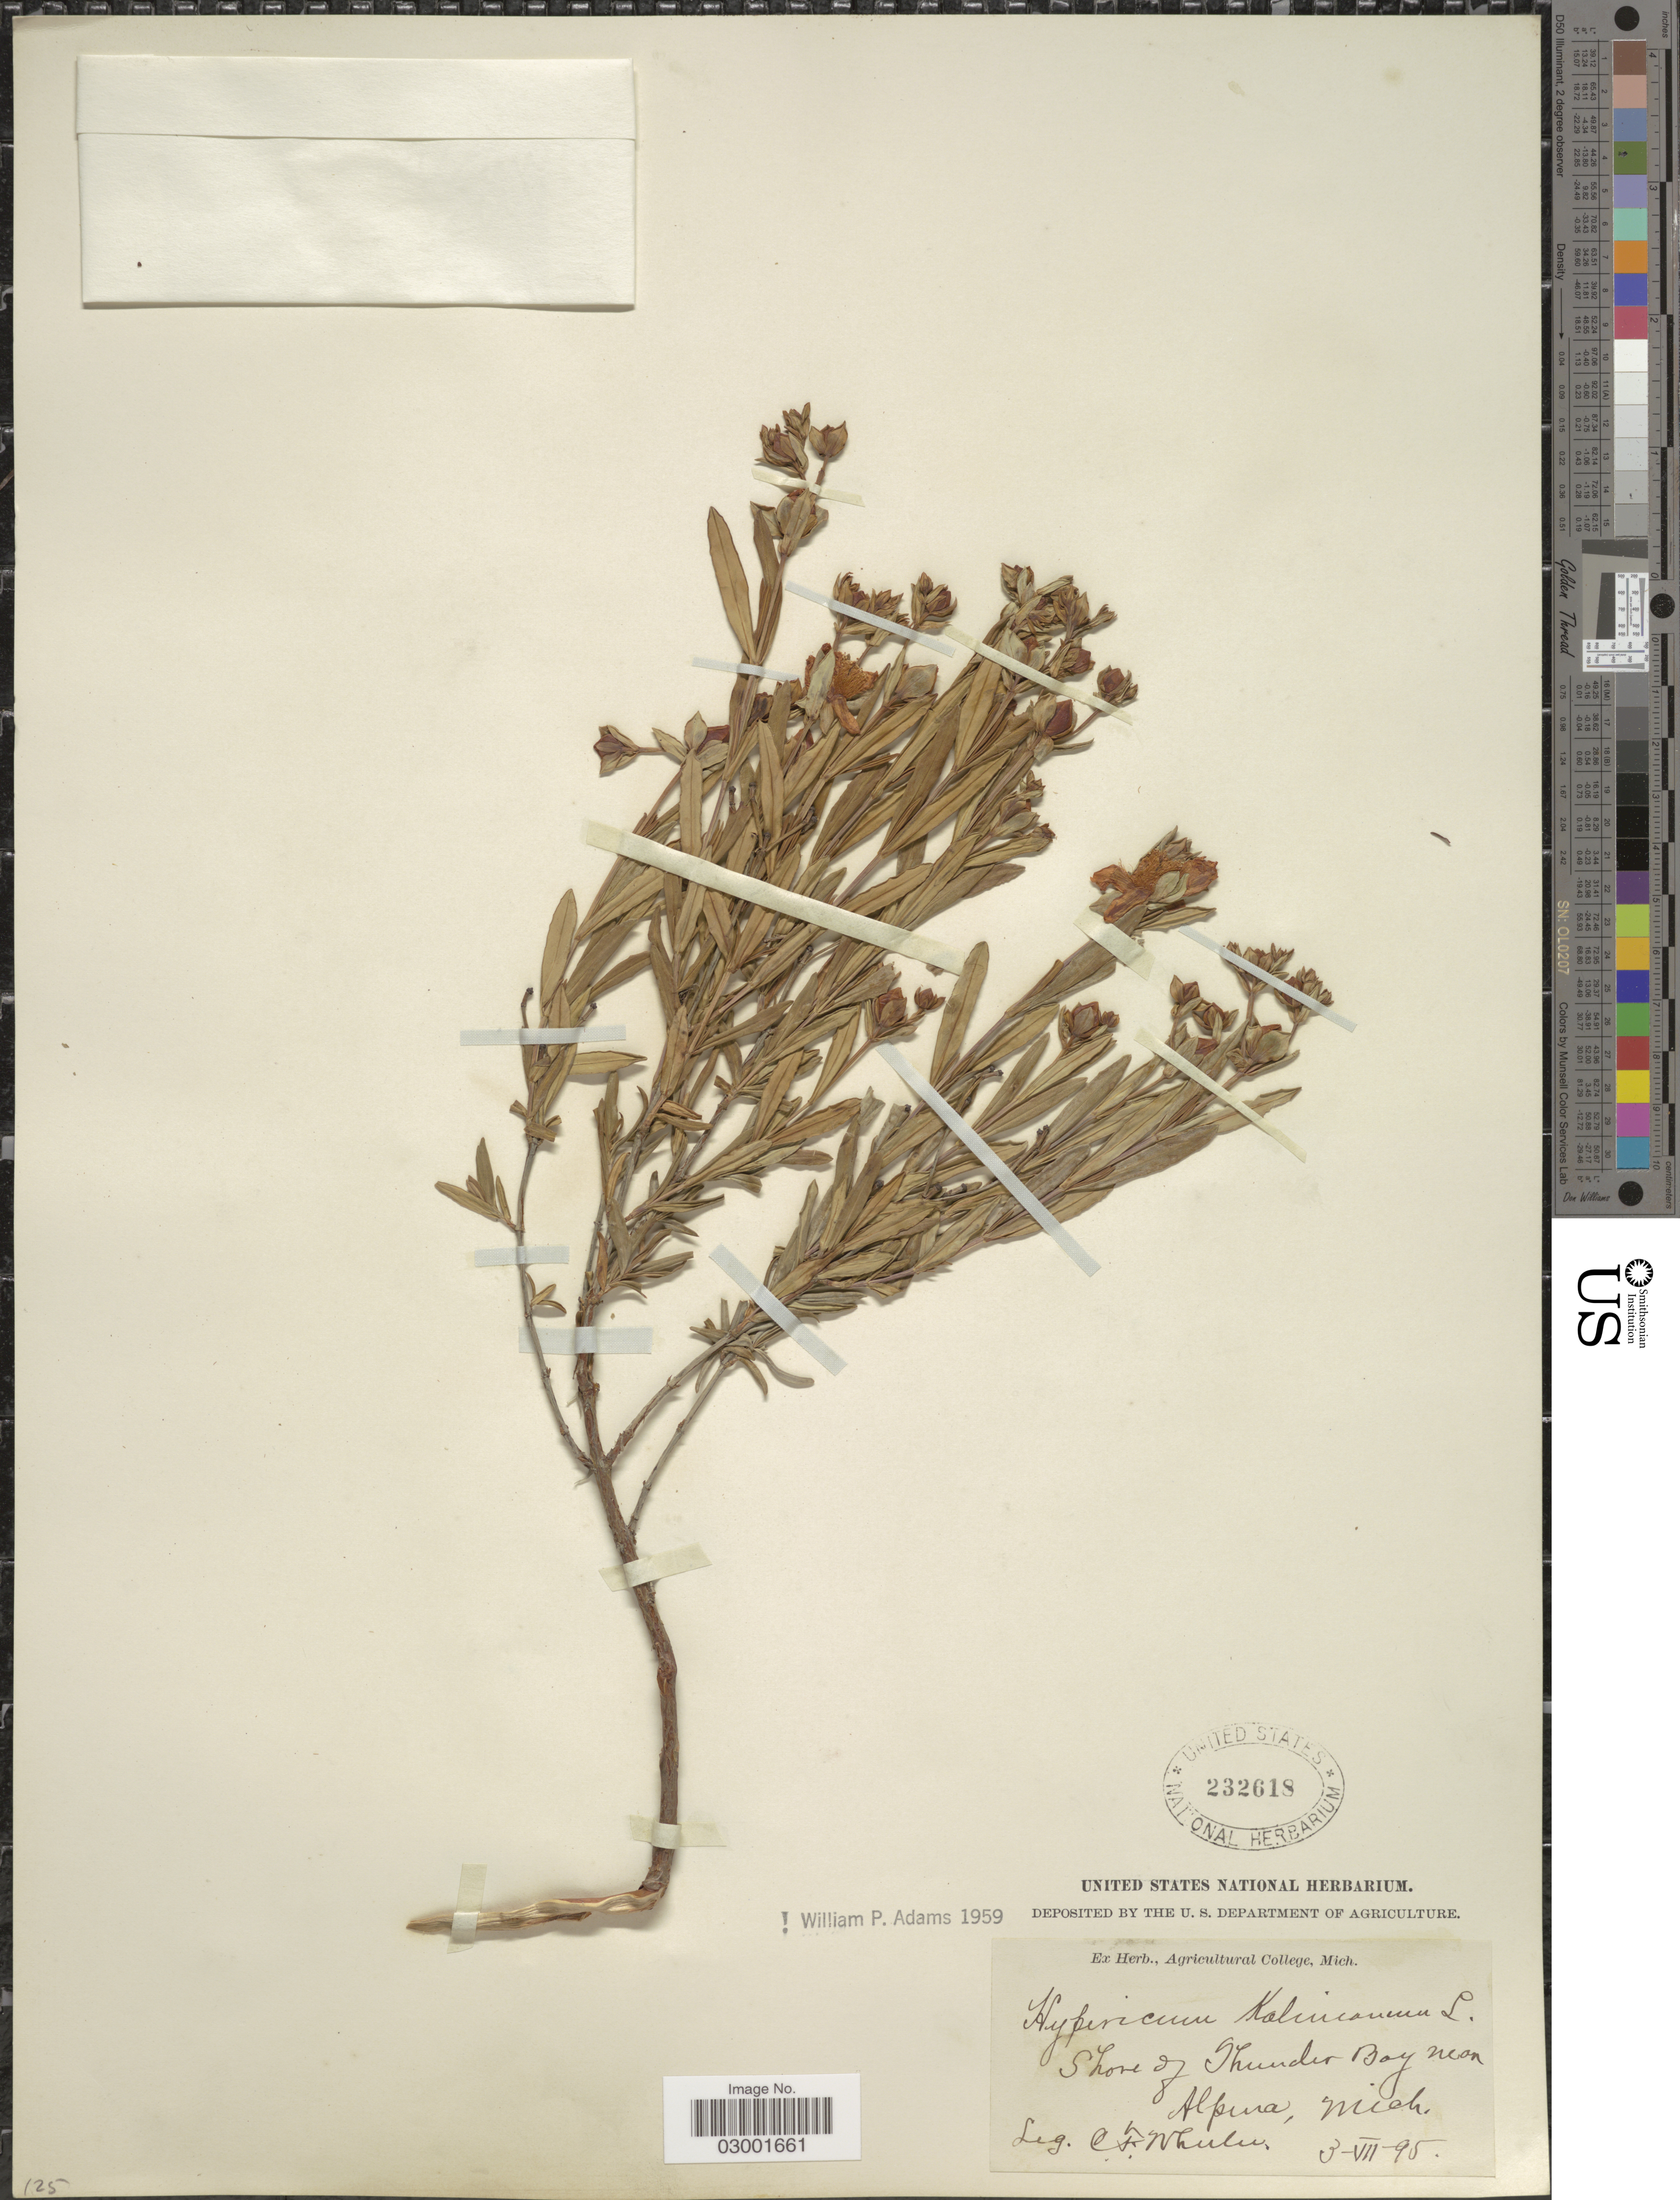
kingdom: Plantae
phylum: Tracheophyta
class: Magnoliopsida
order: Malpighiales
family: Hypericaceae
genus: Hypericum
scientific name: Hypericum kalmianum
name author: L.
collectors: C. Wheeler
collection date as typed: Transcribed d/m/y: 3/7/95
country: United States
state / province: Michigan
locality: Shore of Thunder Bay near Alpina, Mich.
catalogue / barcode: US 232618